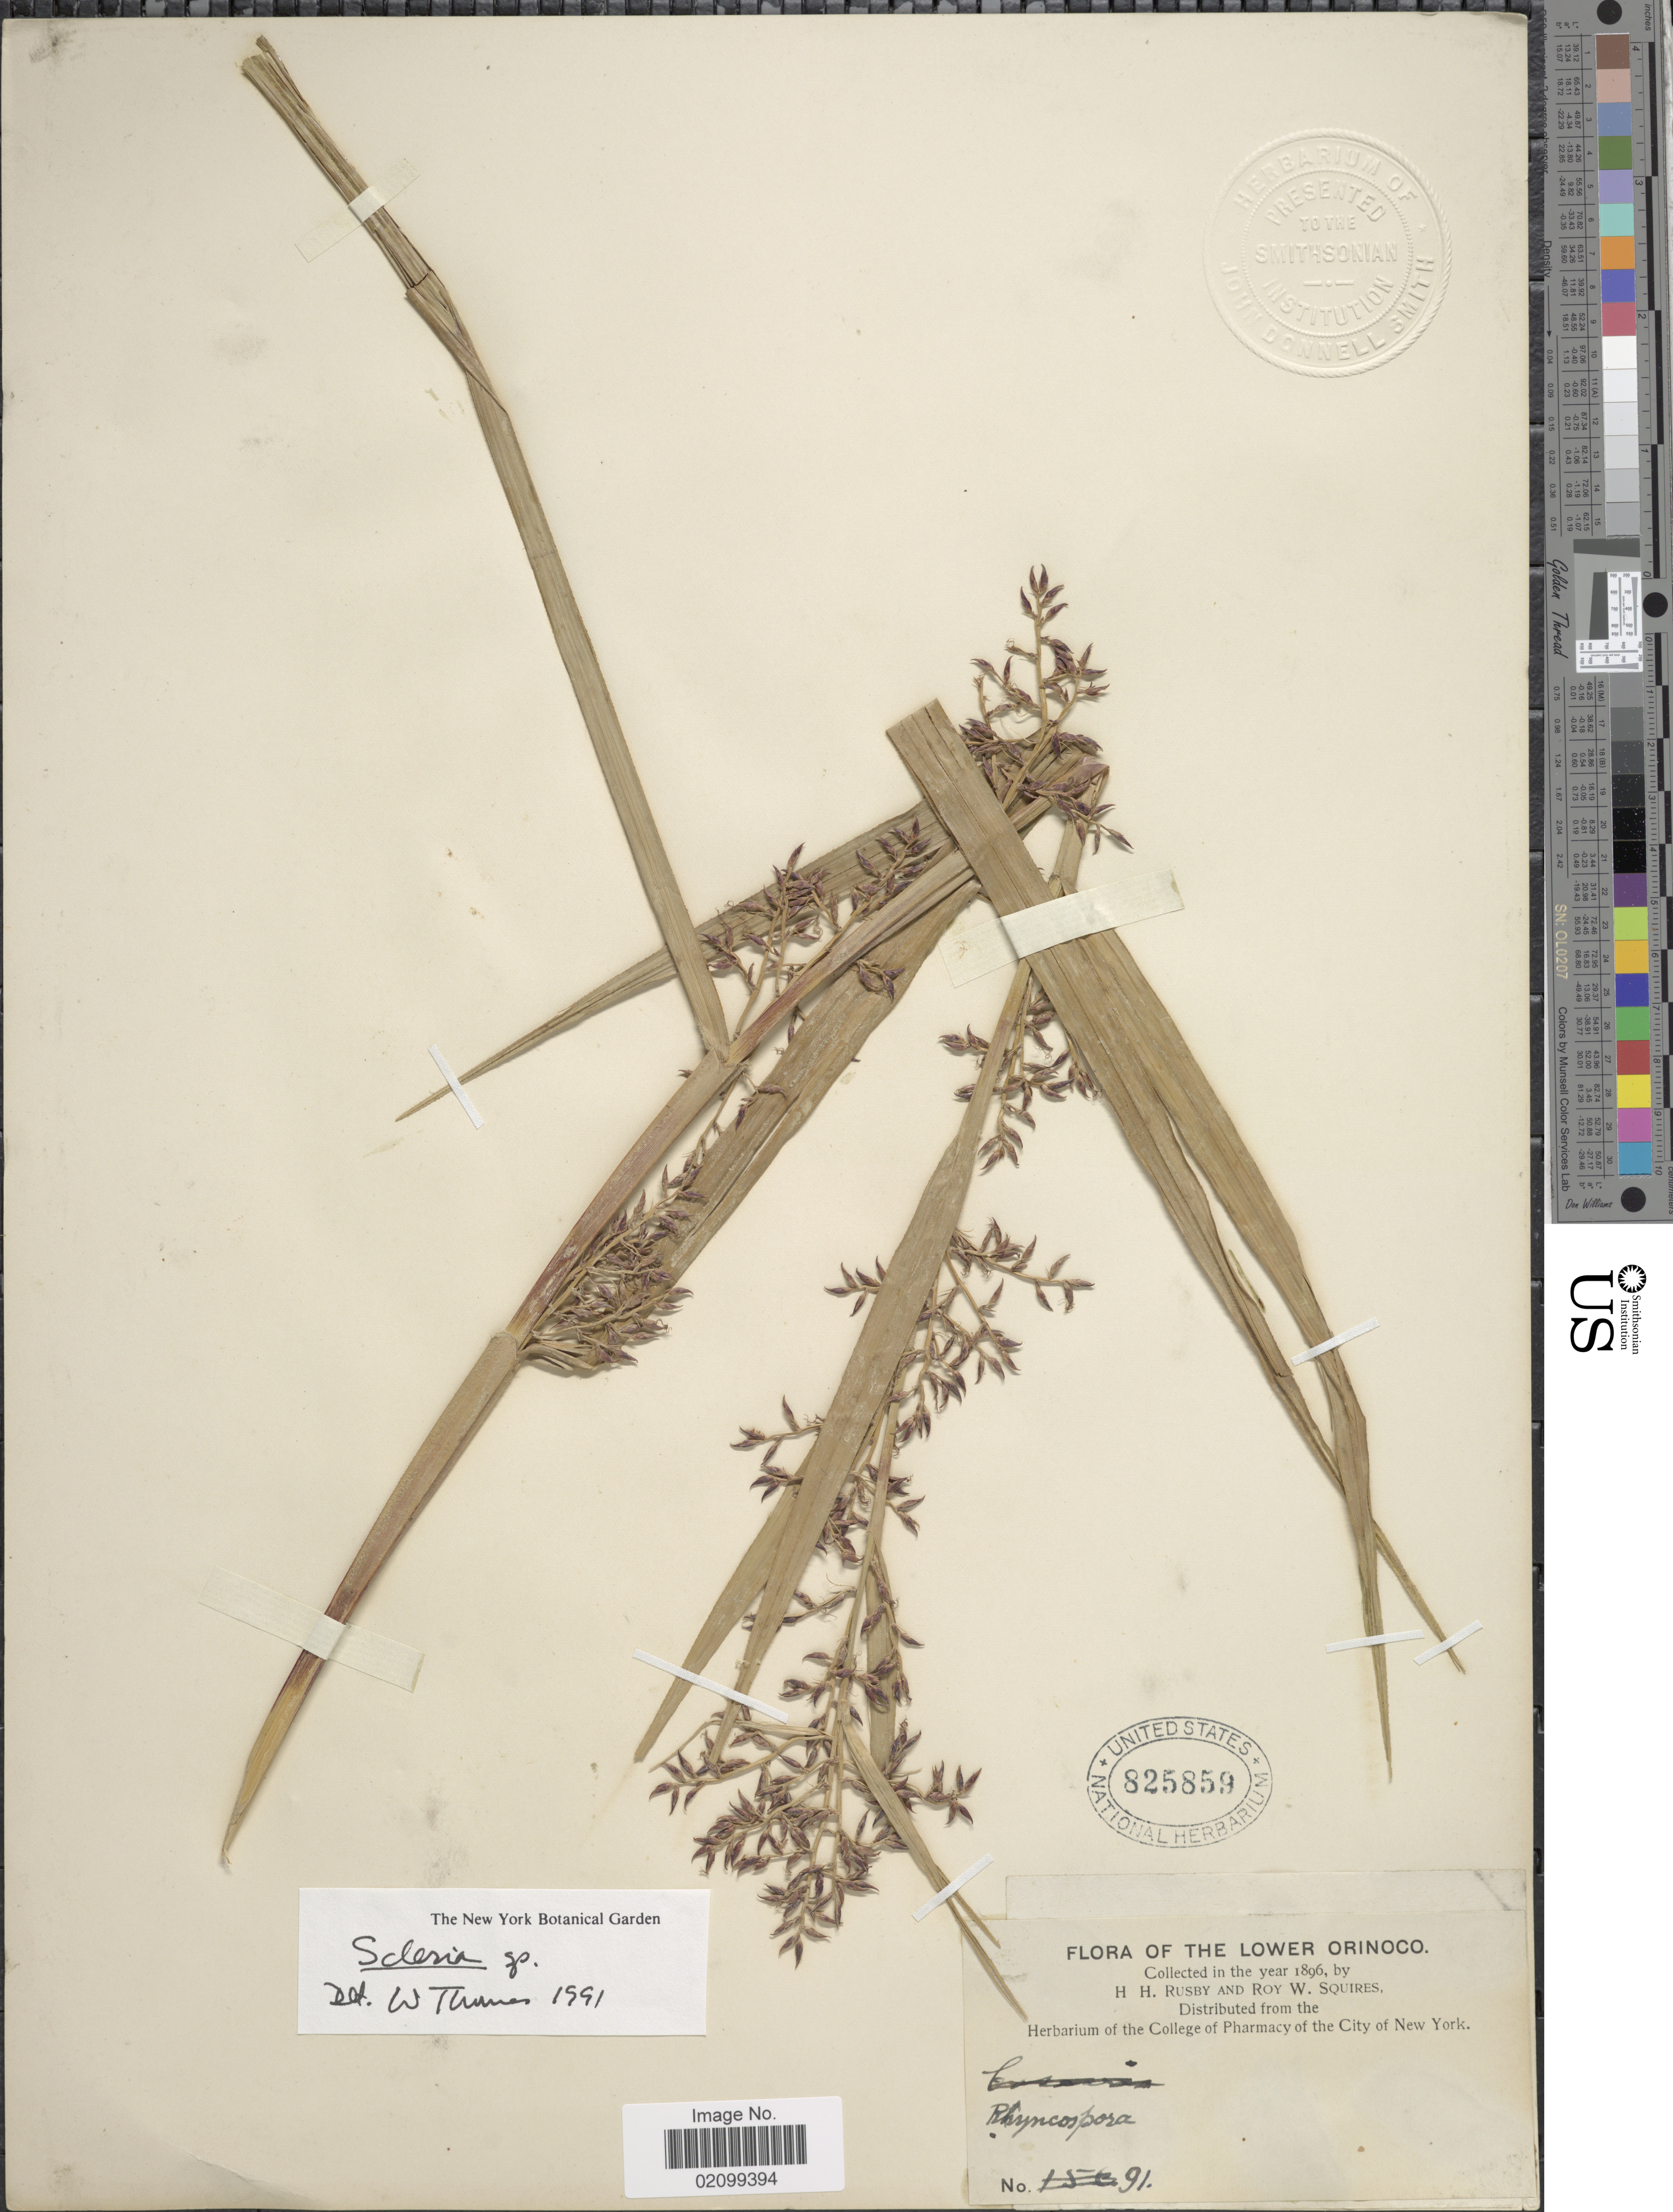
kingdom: Plantae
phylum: Tracheophyta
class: Liliopsida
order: Poales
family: Cyperaceae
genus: Scleria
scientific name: Scleria flagellum-nigrorum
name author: P.J. Bergius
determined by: Strong, Mark T., (BOT), Smithsonian Institution - National Museum of Natural History (UNITED STATES)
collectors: H. H. Rusby & R. Squires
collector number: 91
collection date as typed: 1896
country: Venezuela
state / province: Delta Amacuro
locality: Lower Orinoco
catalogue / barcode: US 825859